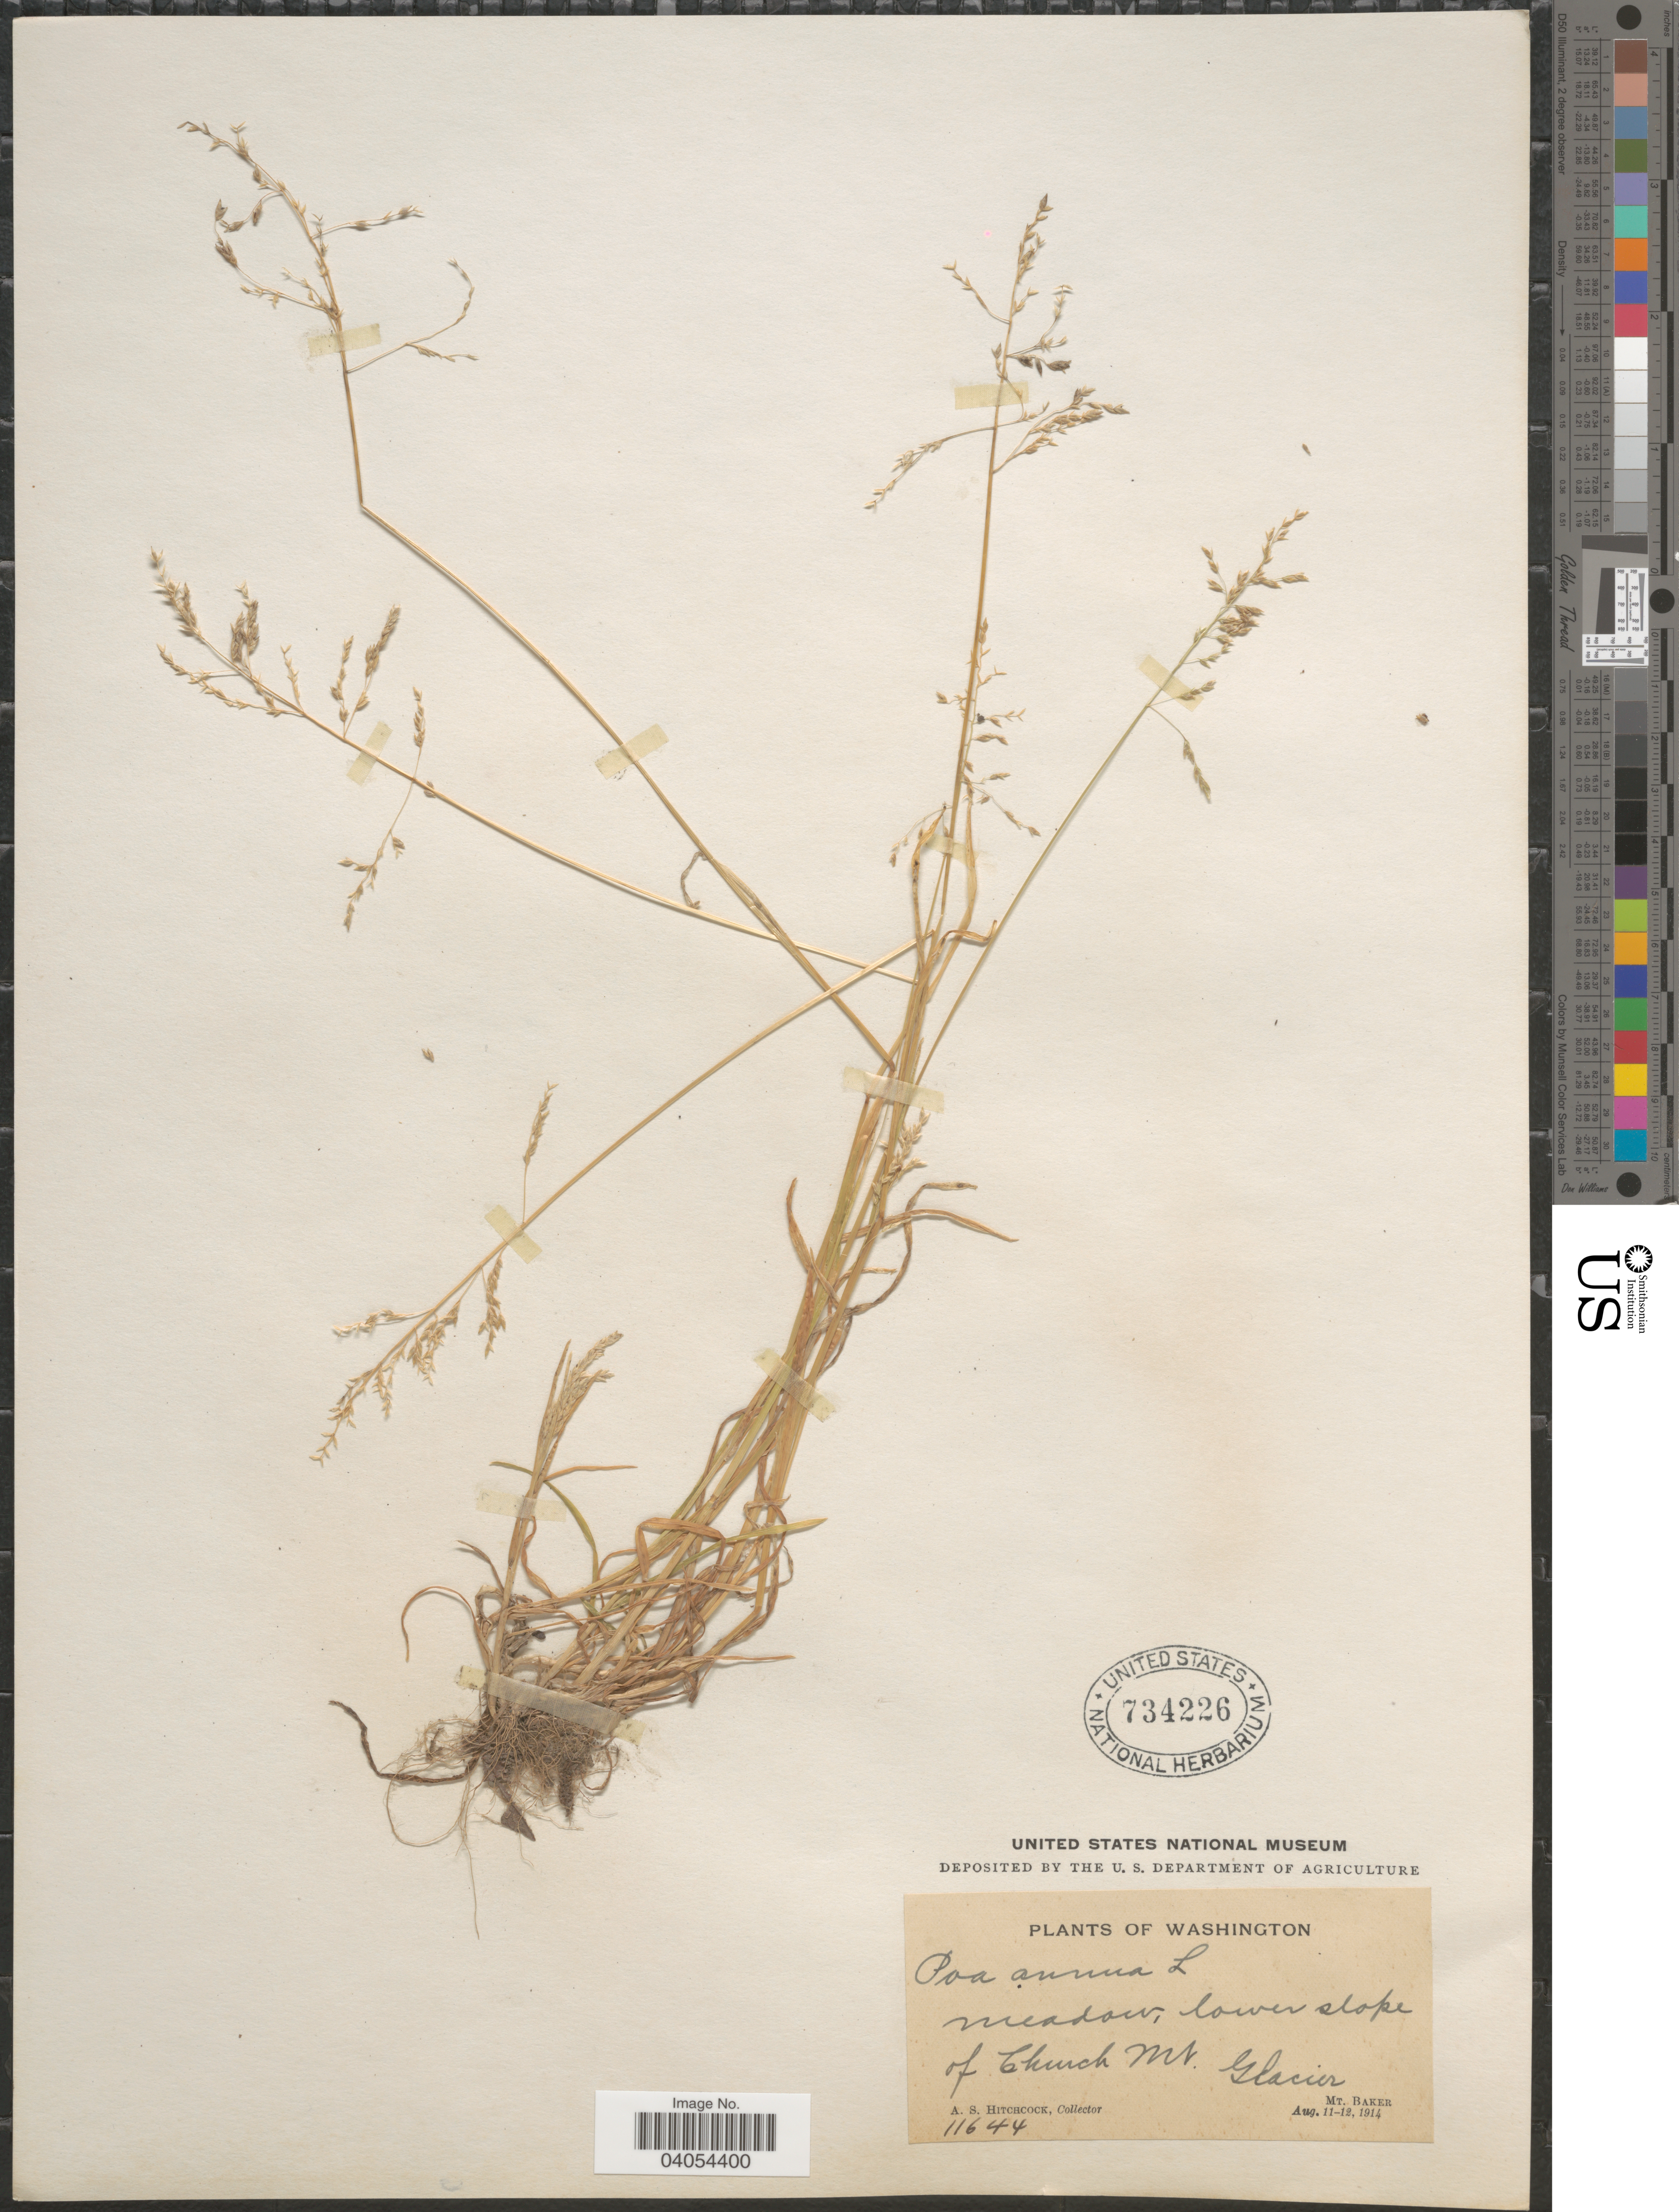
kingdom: Plantae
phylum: Tracheophyta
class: Liliopsida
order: Poales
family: Poaceae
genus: Poa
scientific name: Poa annua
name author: L.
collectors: A. S. Hitchcock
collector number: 11644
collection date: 1914-08-11/1914-08-12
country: United States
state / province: Washington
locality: Lower slope of Church Mt. Glacier. Mt. Baker.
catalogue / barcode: US 734226